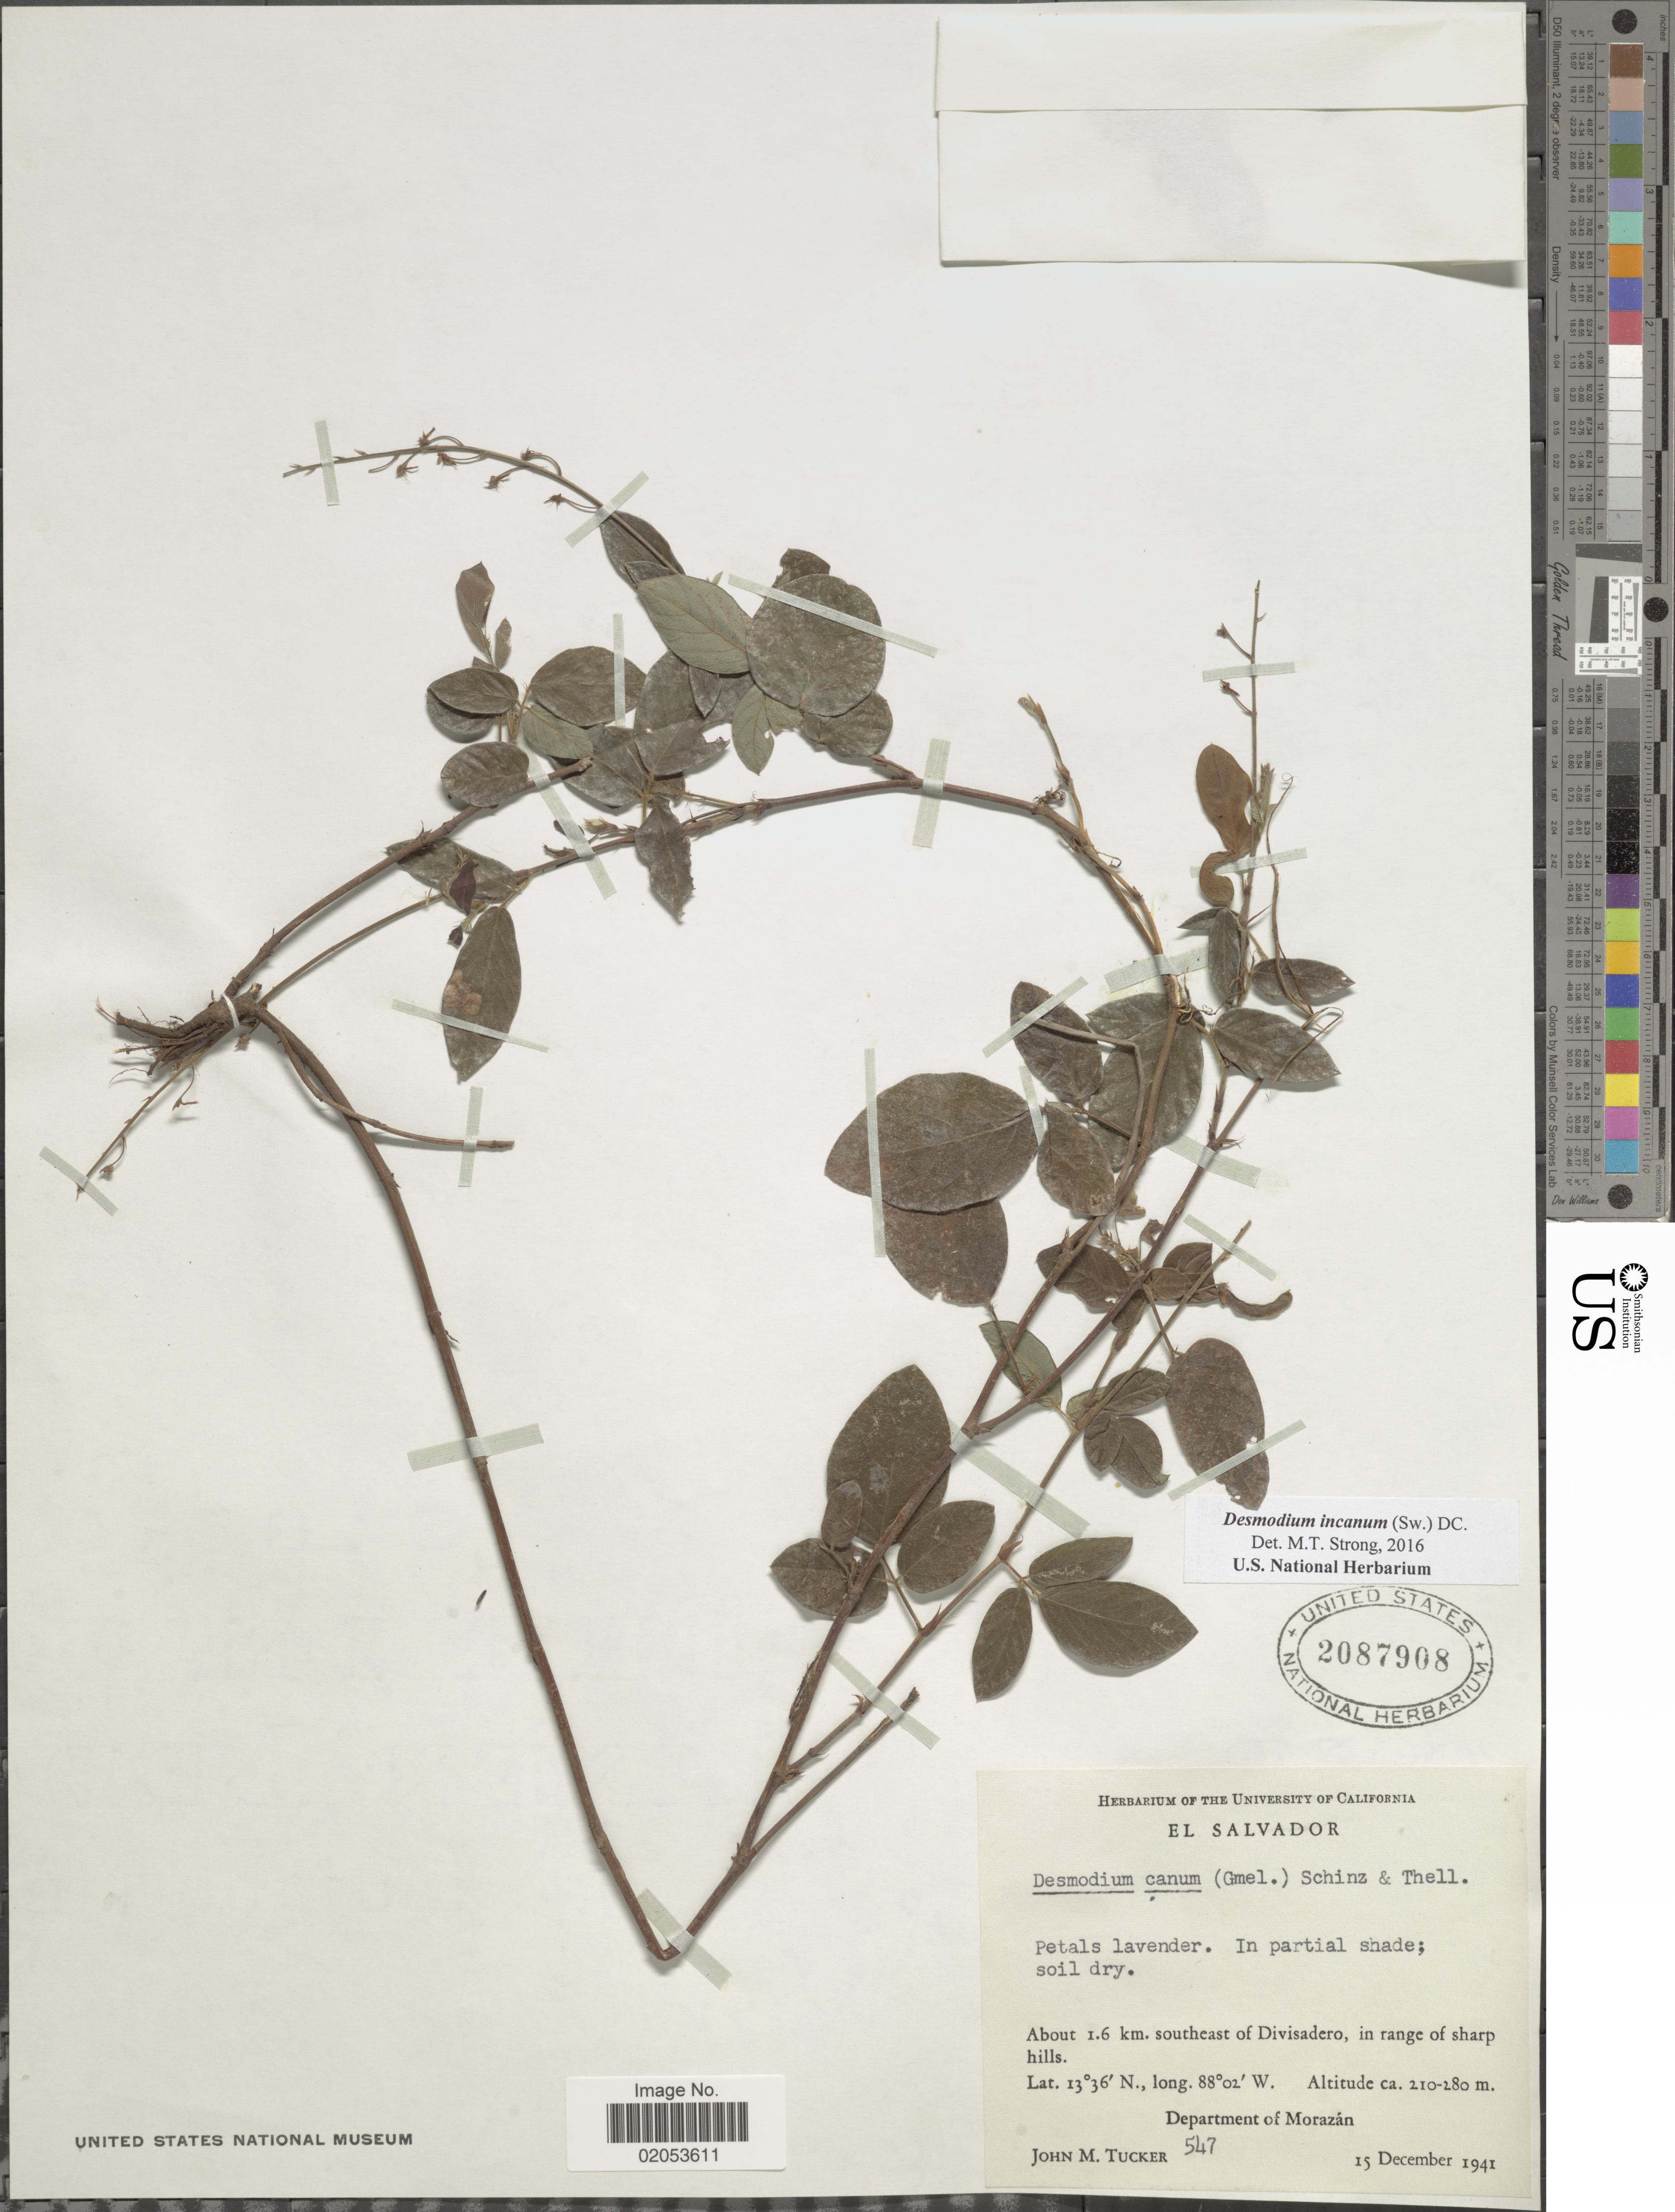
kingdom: Plantae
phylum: Tracheophyta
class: Magnoliopsida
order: Fabales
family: Fabaceae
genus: Desmodium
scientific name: Desmodium incanum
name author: (Sw.) DC.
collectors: J. M. Tucker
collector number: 547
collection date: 1941-12-15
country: El Salvador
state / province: Morazan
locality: About 1.6 km. southeast of Divisadero, in range of sharp hills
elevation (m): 210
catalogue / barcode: US 2087908